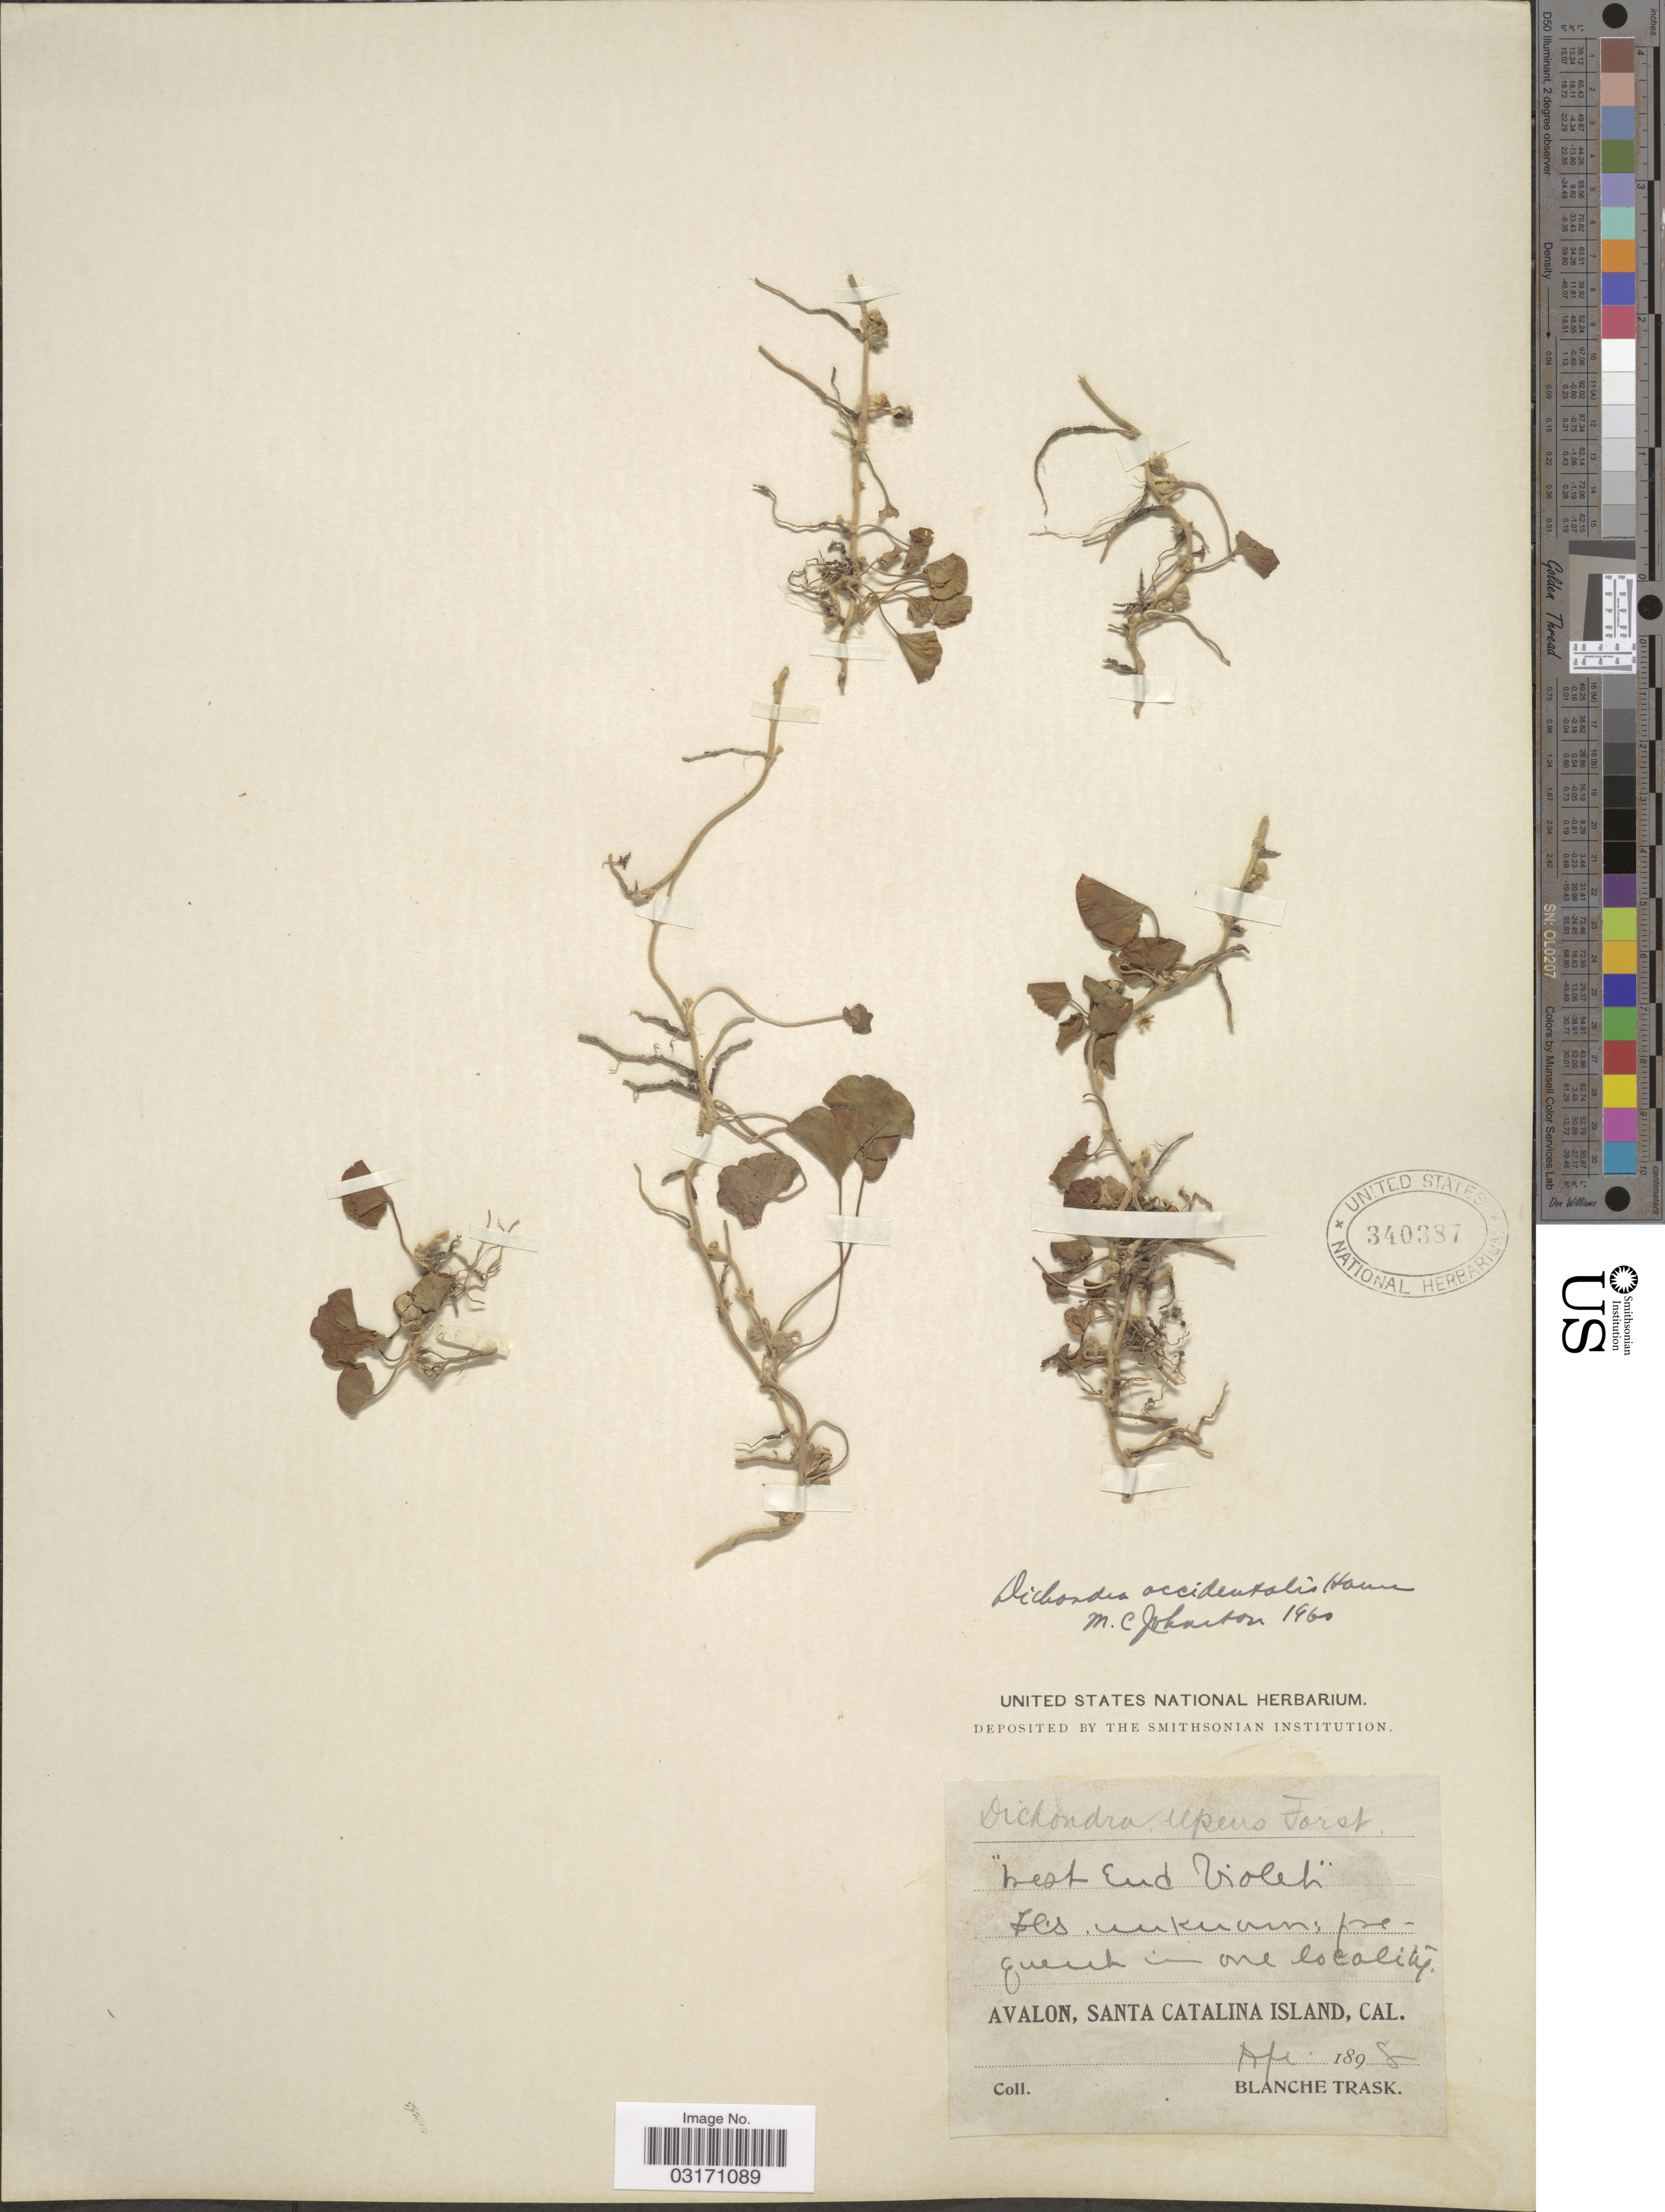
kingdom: Plantae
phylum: Tracheophyta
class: Magnoliopsida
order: Solanales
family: Convolvulaceae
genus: Dichondra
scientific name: Dichondra occidentalis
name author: House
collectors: B. Trask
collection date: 1898-04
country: United States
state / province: California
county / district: Los Angeles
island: Santa Catalina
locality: Avalon, Santa Catalina Island.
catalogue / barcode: US 340387